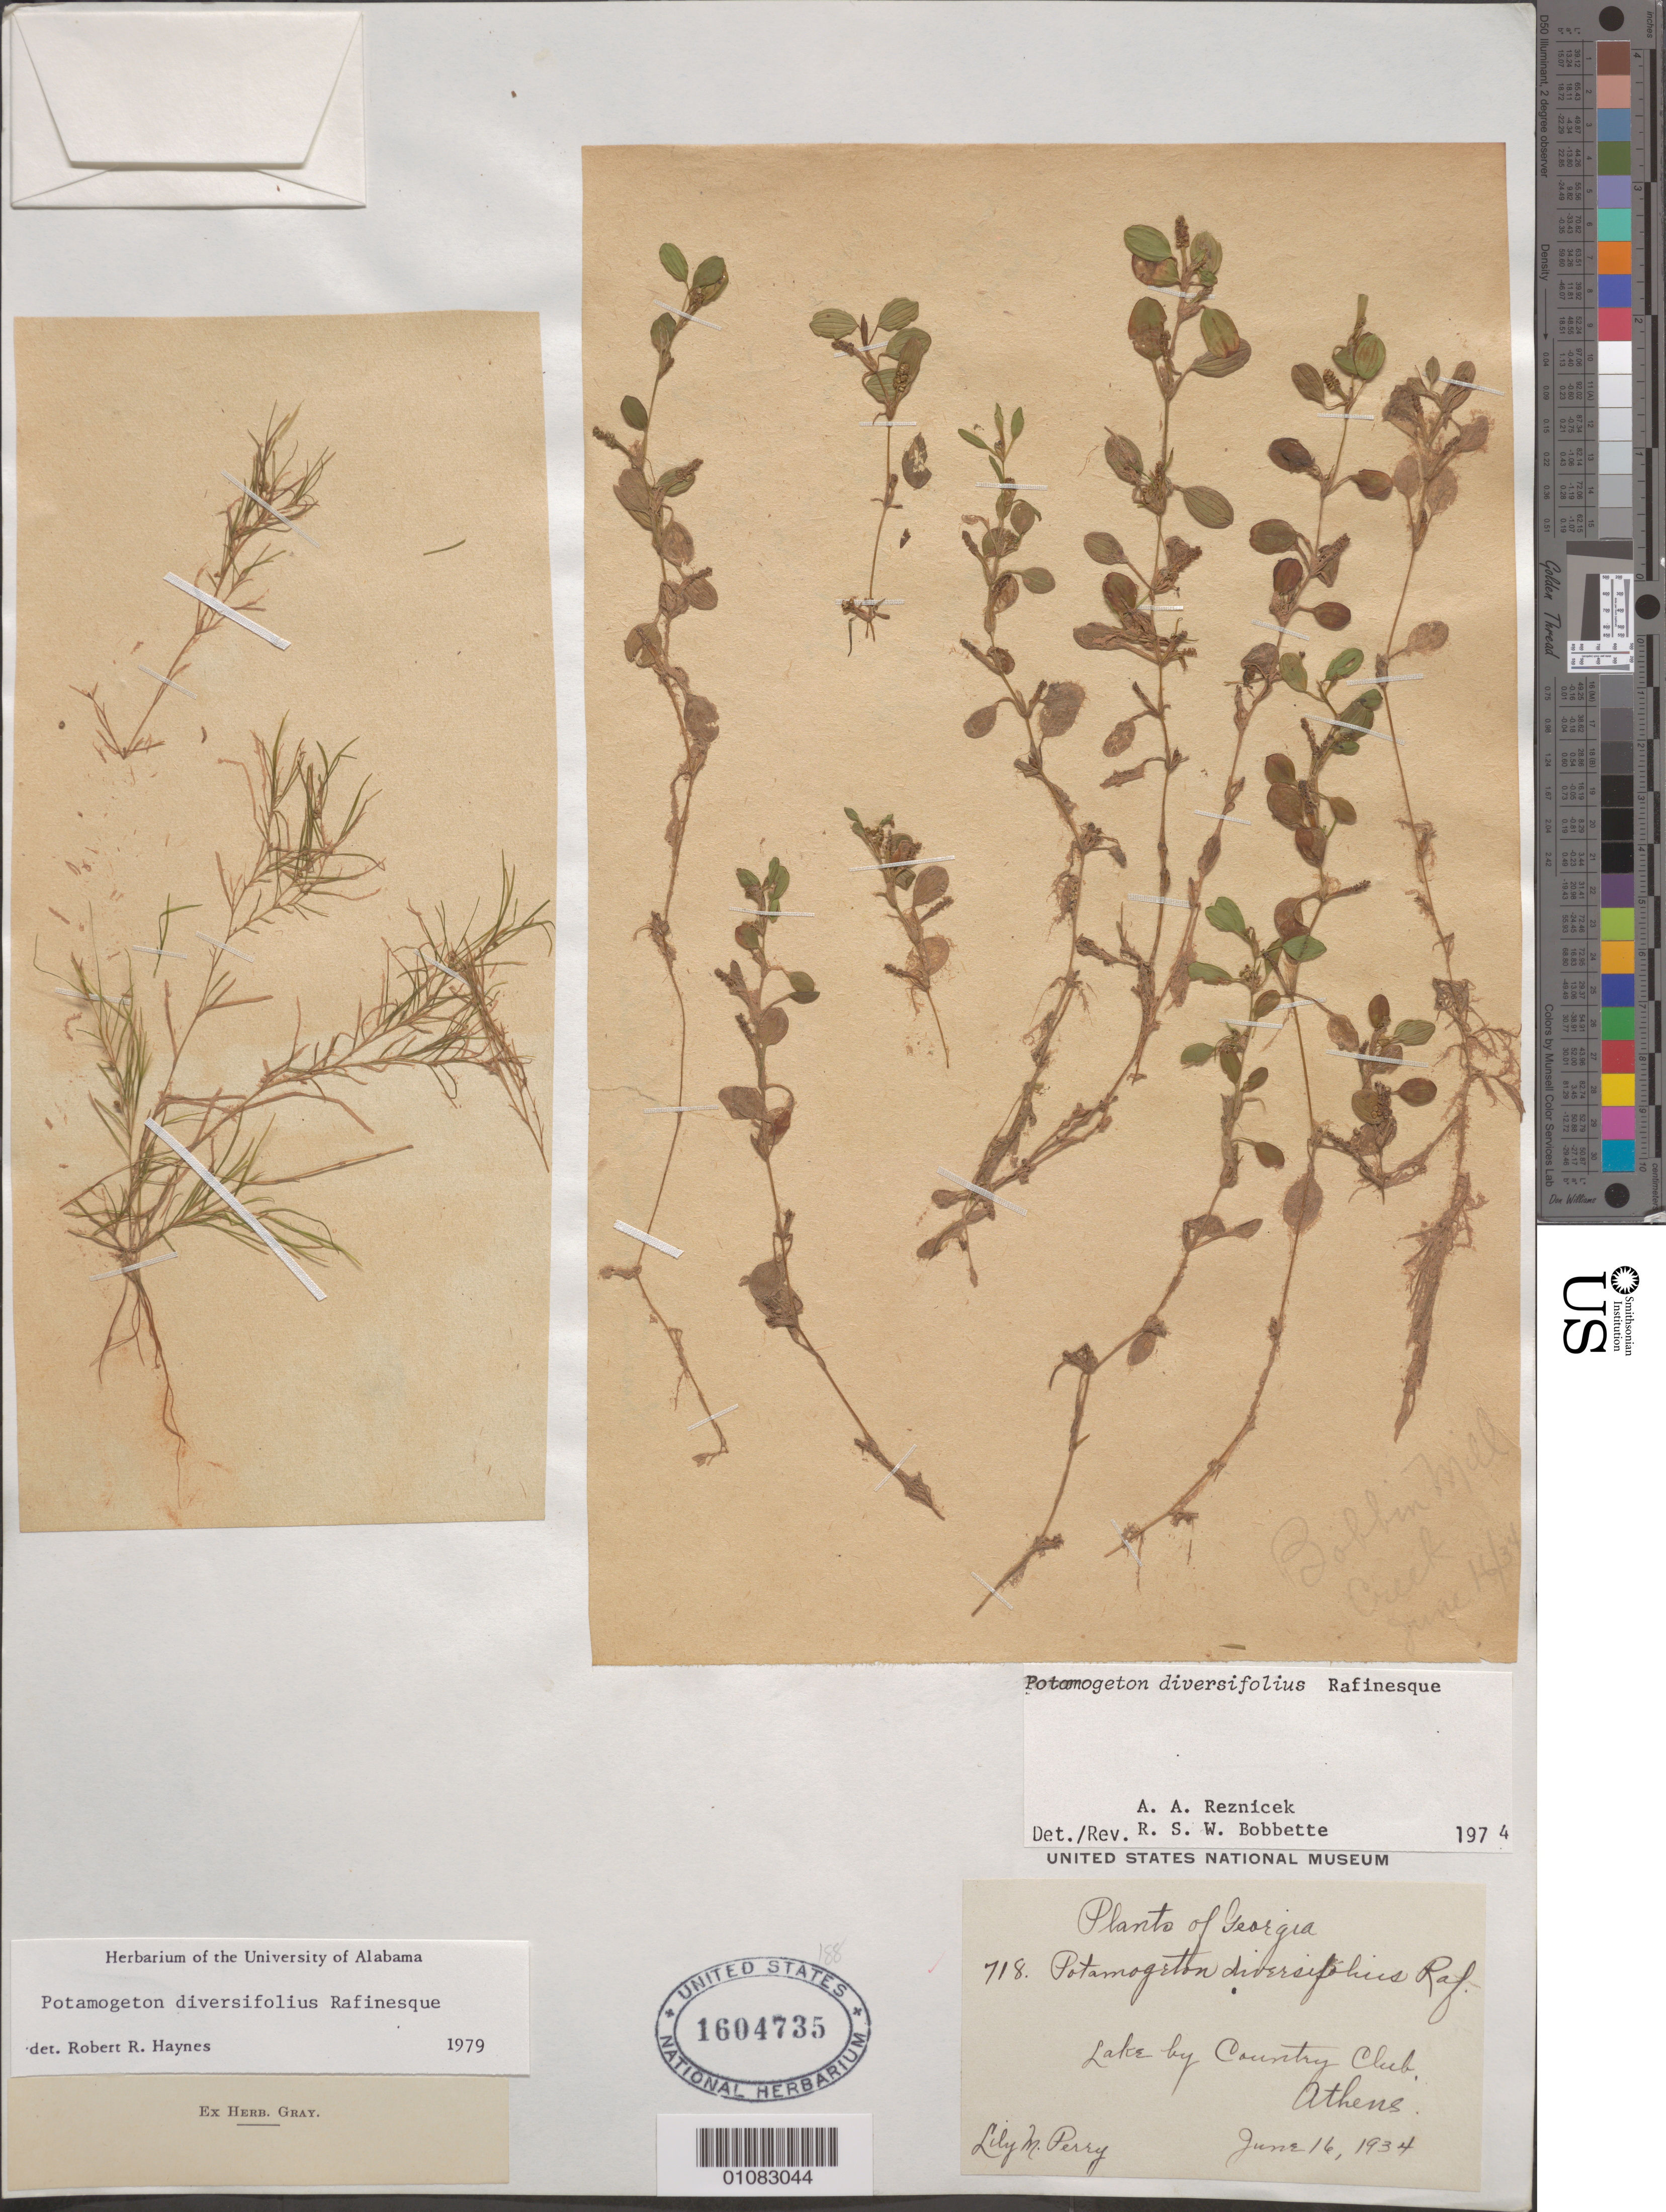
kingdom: Plantae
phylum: Tracheophyta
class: Liliopsida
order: Alismatales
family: Potamogetonaceae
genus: Potamogeton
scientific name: Potamogeton diversifolius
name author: Raf.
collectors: L. M. Perry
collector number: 718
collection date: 1934-06-16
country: United States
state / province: Georgia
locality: Athens, by Country Club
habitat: Lake.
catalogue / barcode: US 1604735